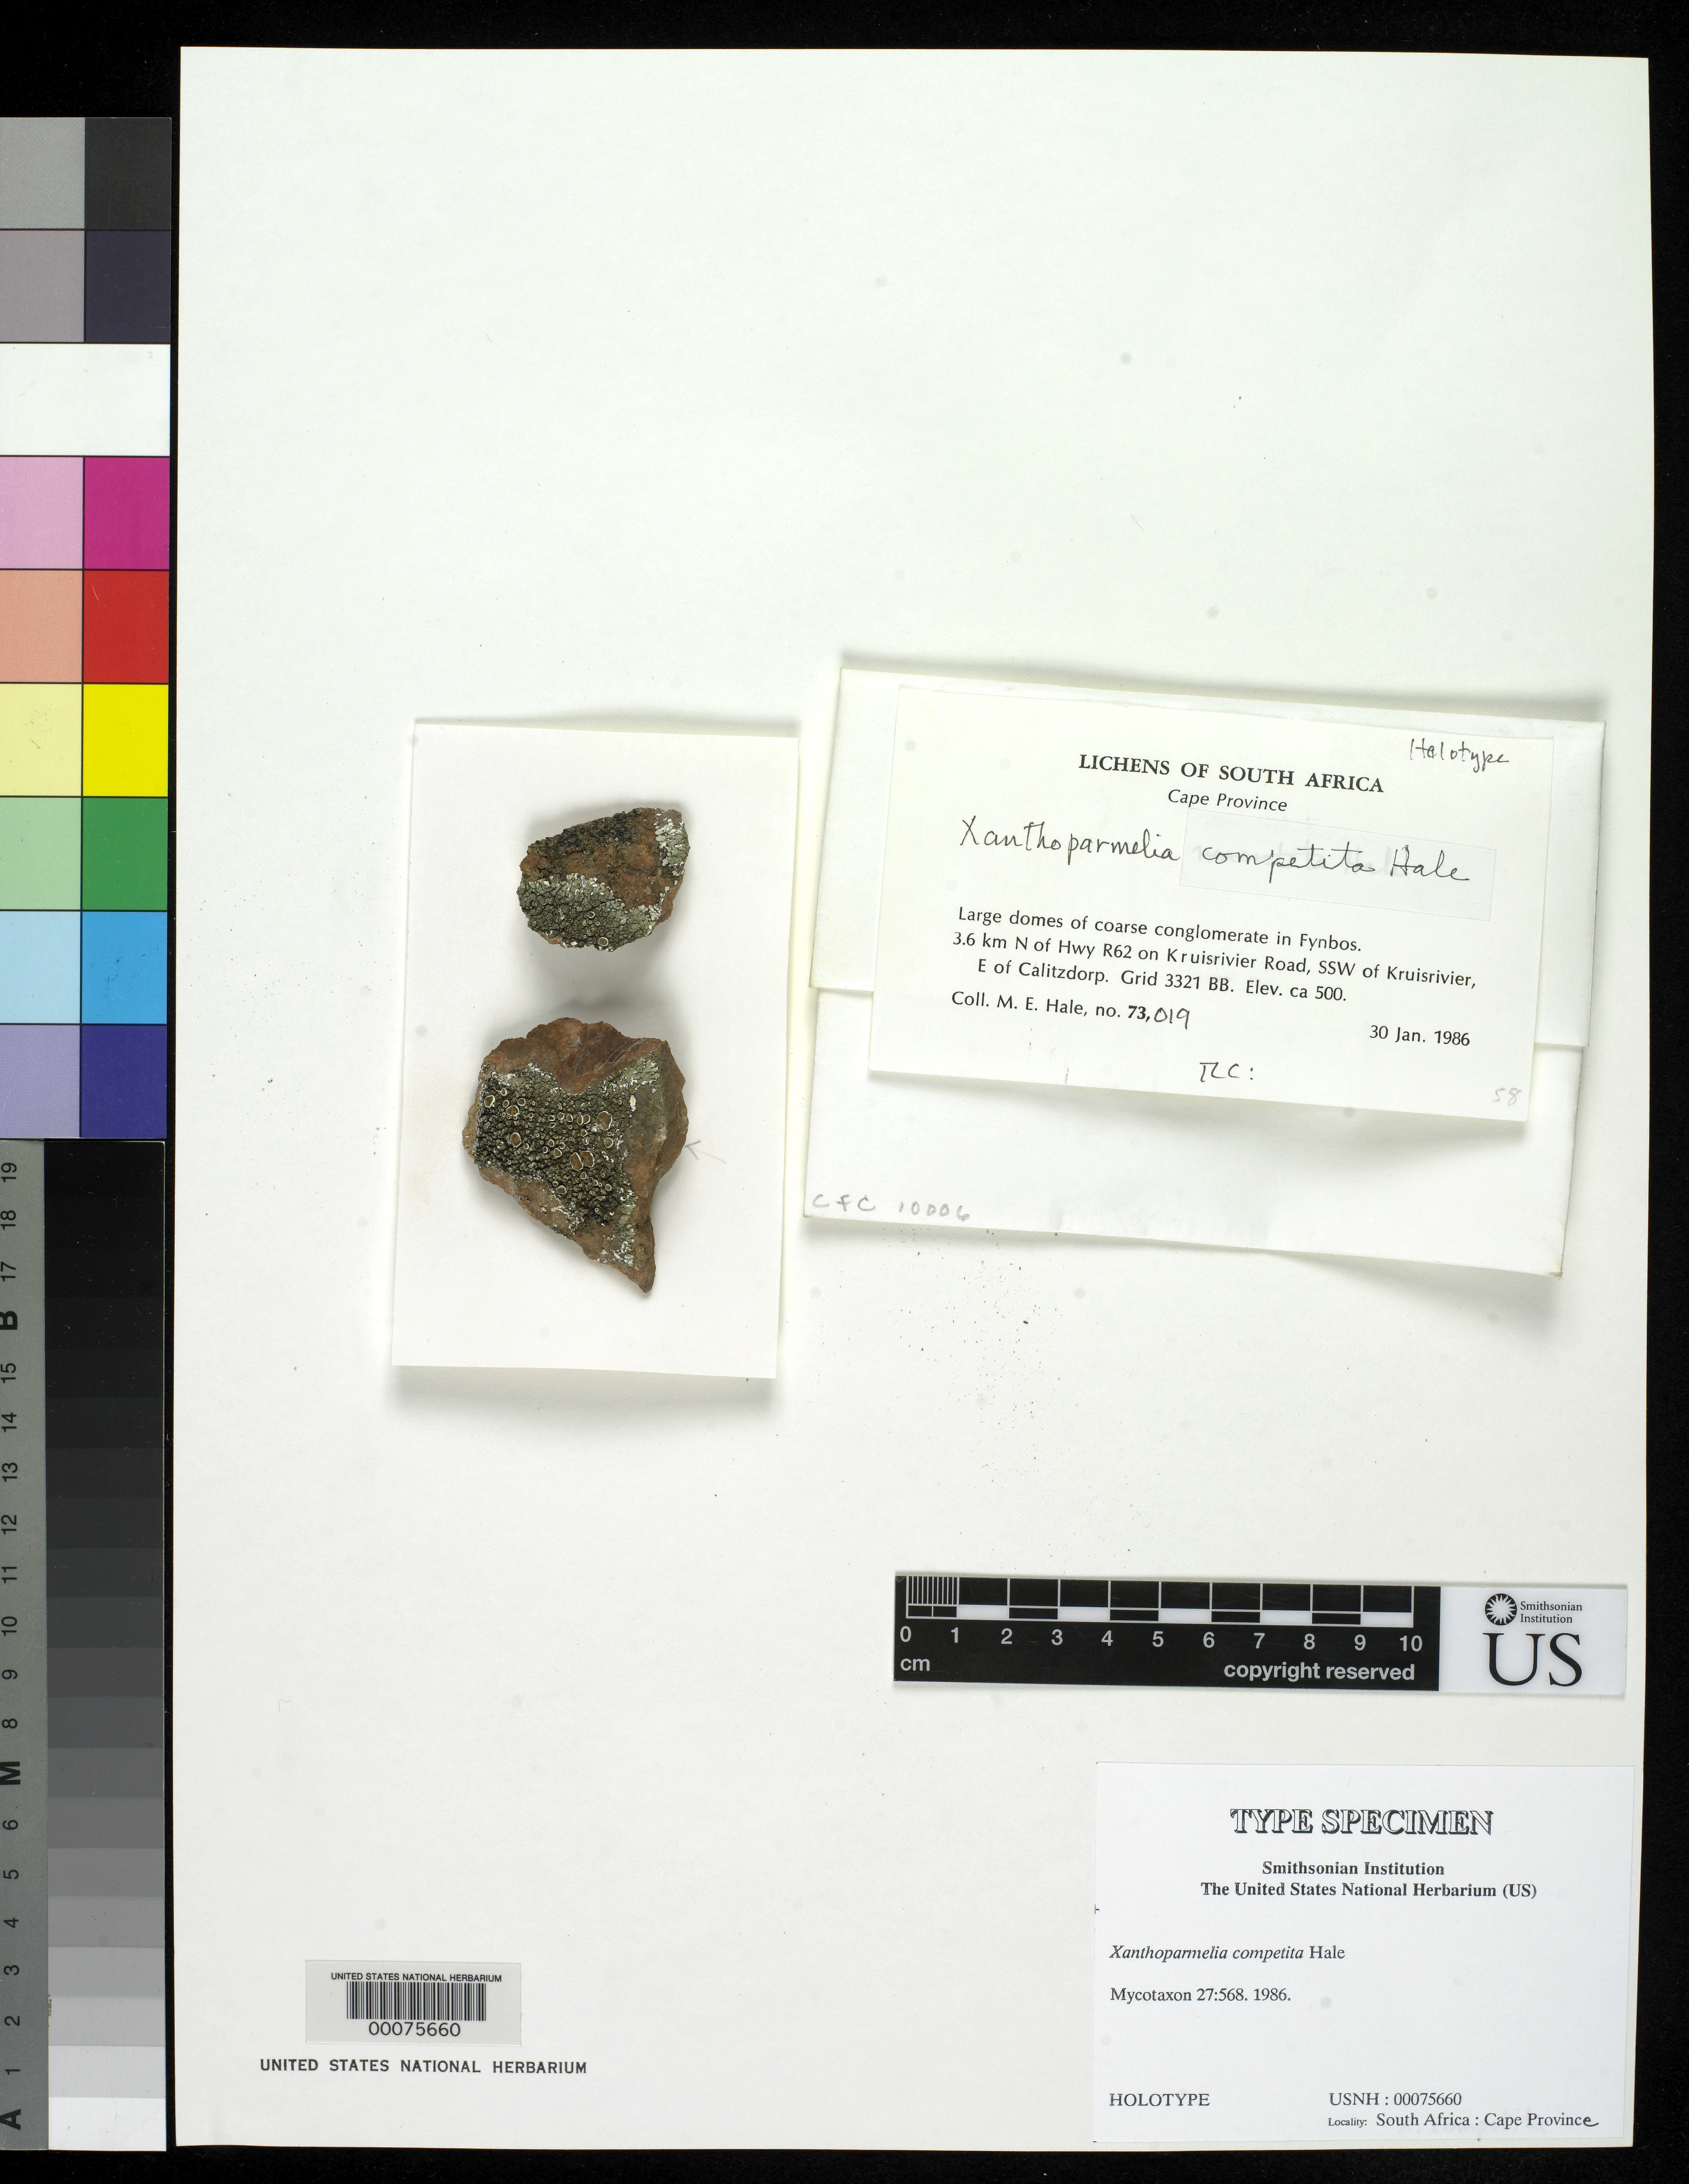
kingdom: Fungi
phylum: Ascomycota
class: Lecanoromycetes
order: Lecanorales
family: Parmeliaceae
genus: Xanthoparmelia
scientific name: Xanthoparmelia competita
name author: Hale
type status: Holotype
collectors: M. Hale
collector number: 73019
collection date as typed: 30 Jan 1986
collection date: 1986-01-30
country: South Africa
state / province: Western Cape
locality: Grid 3321 BB, 3.6 km N of Hwy R62 on Kruisrivier Rd, SSW of Kruisrivier, E of Calitzdorp, domes of coarse conglomerate in Fynbos.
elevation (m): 500